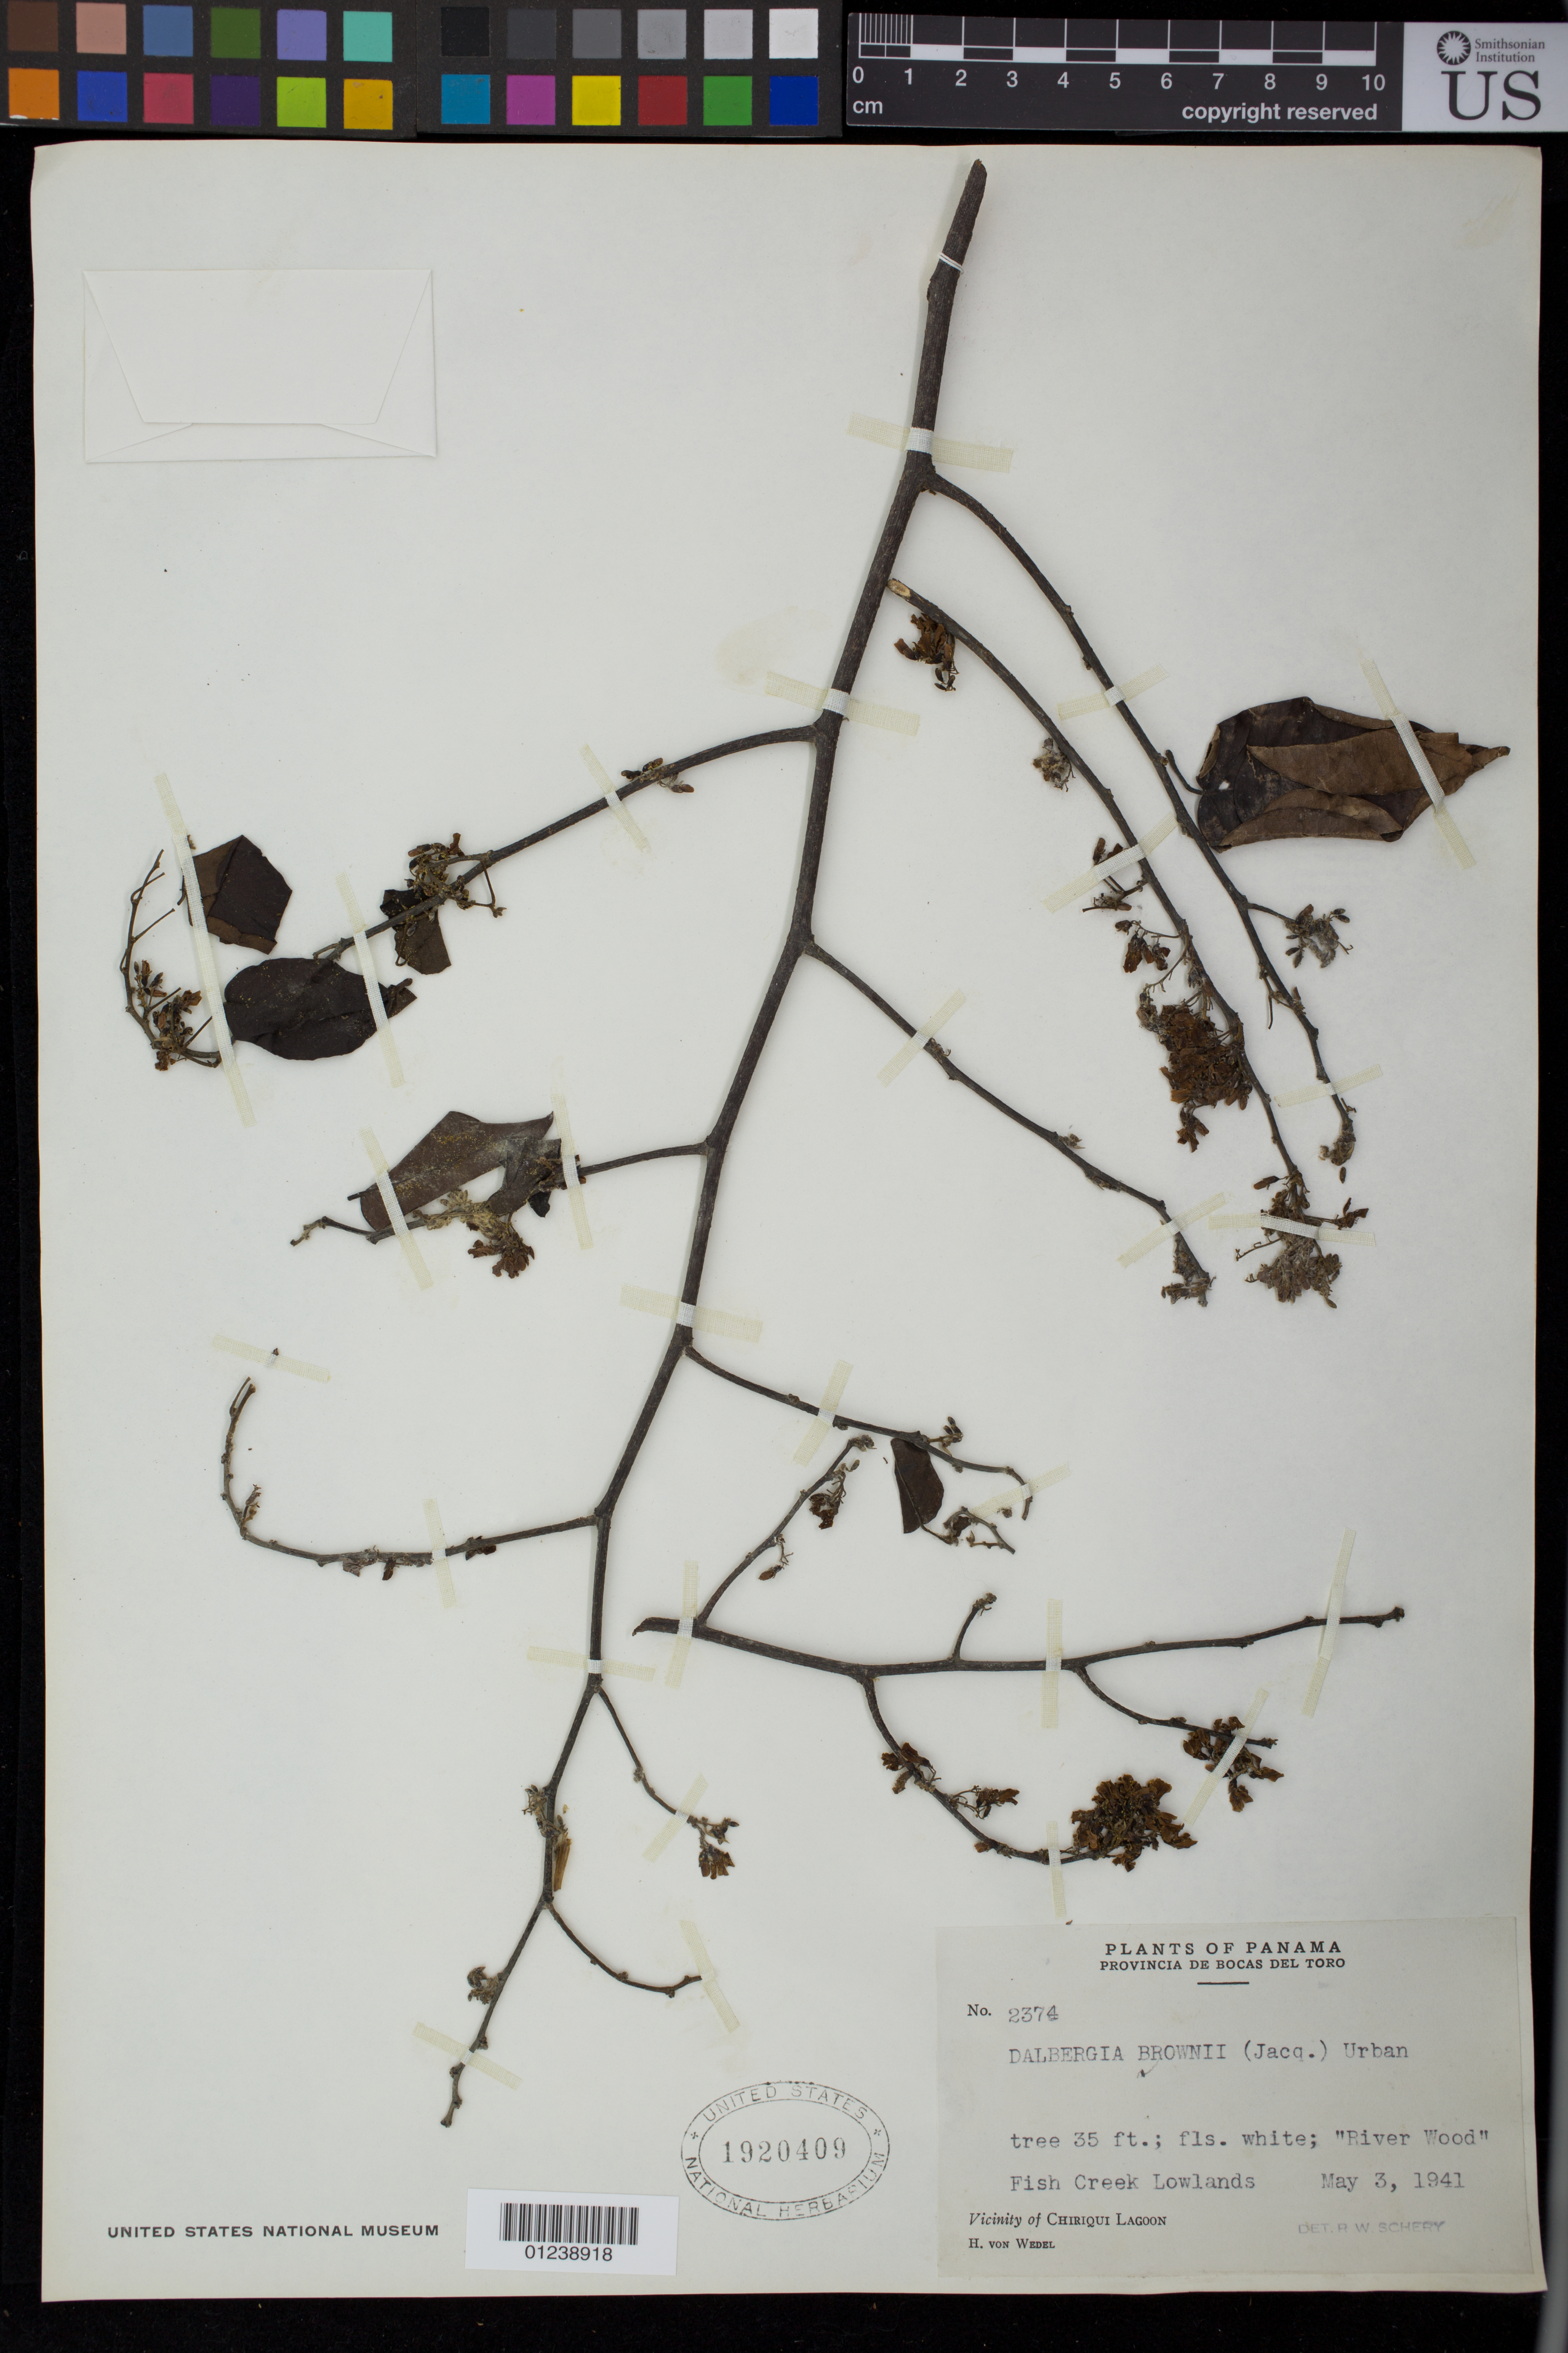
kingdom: Plantae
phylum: Tracheophyta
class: Magnoliopsida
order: Fabales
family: Fabaceae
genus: Dalbergia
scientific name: Dalbergia brownei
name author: (Jacq.) Schinz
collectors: H. von Wedel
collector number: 2374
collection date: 1941-05-03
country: Panama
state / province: Bocas del Toro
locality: Fish Creek Lowlands. vicinity of Chiriqui Lagoon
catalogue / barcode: US 1920409